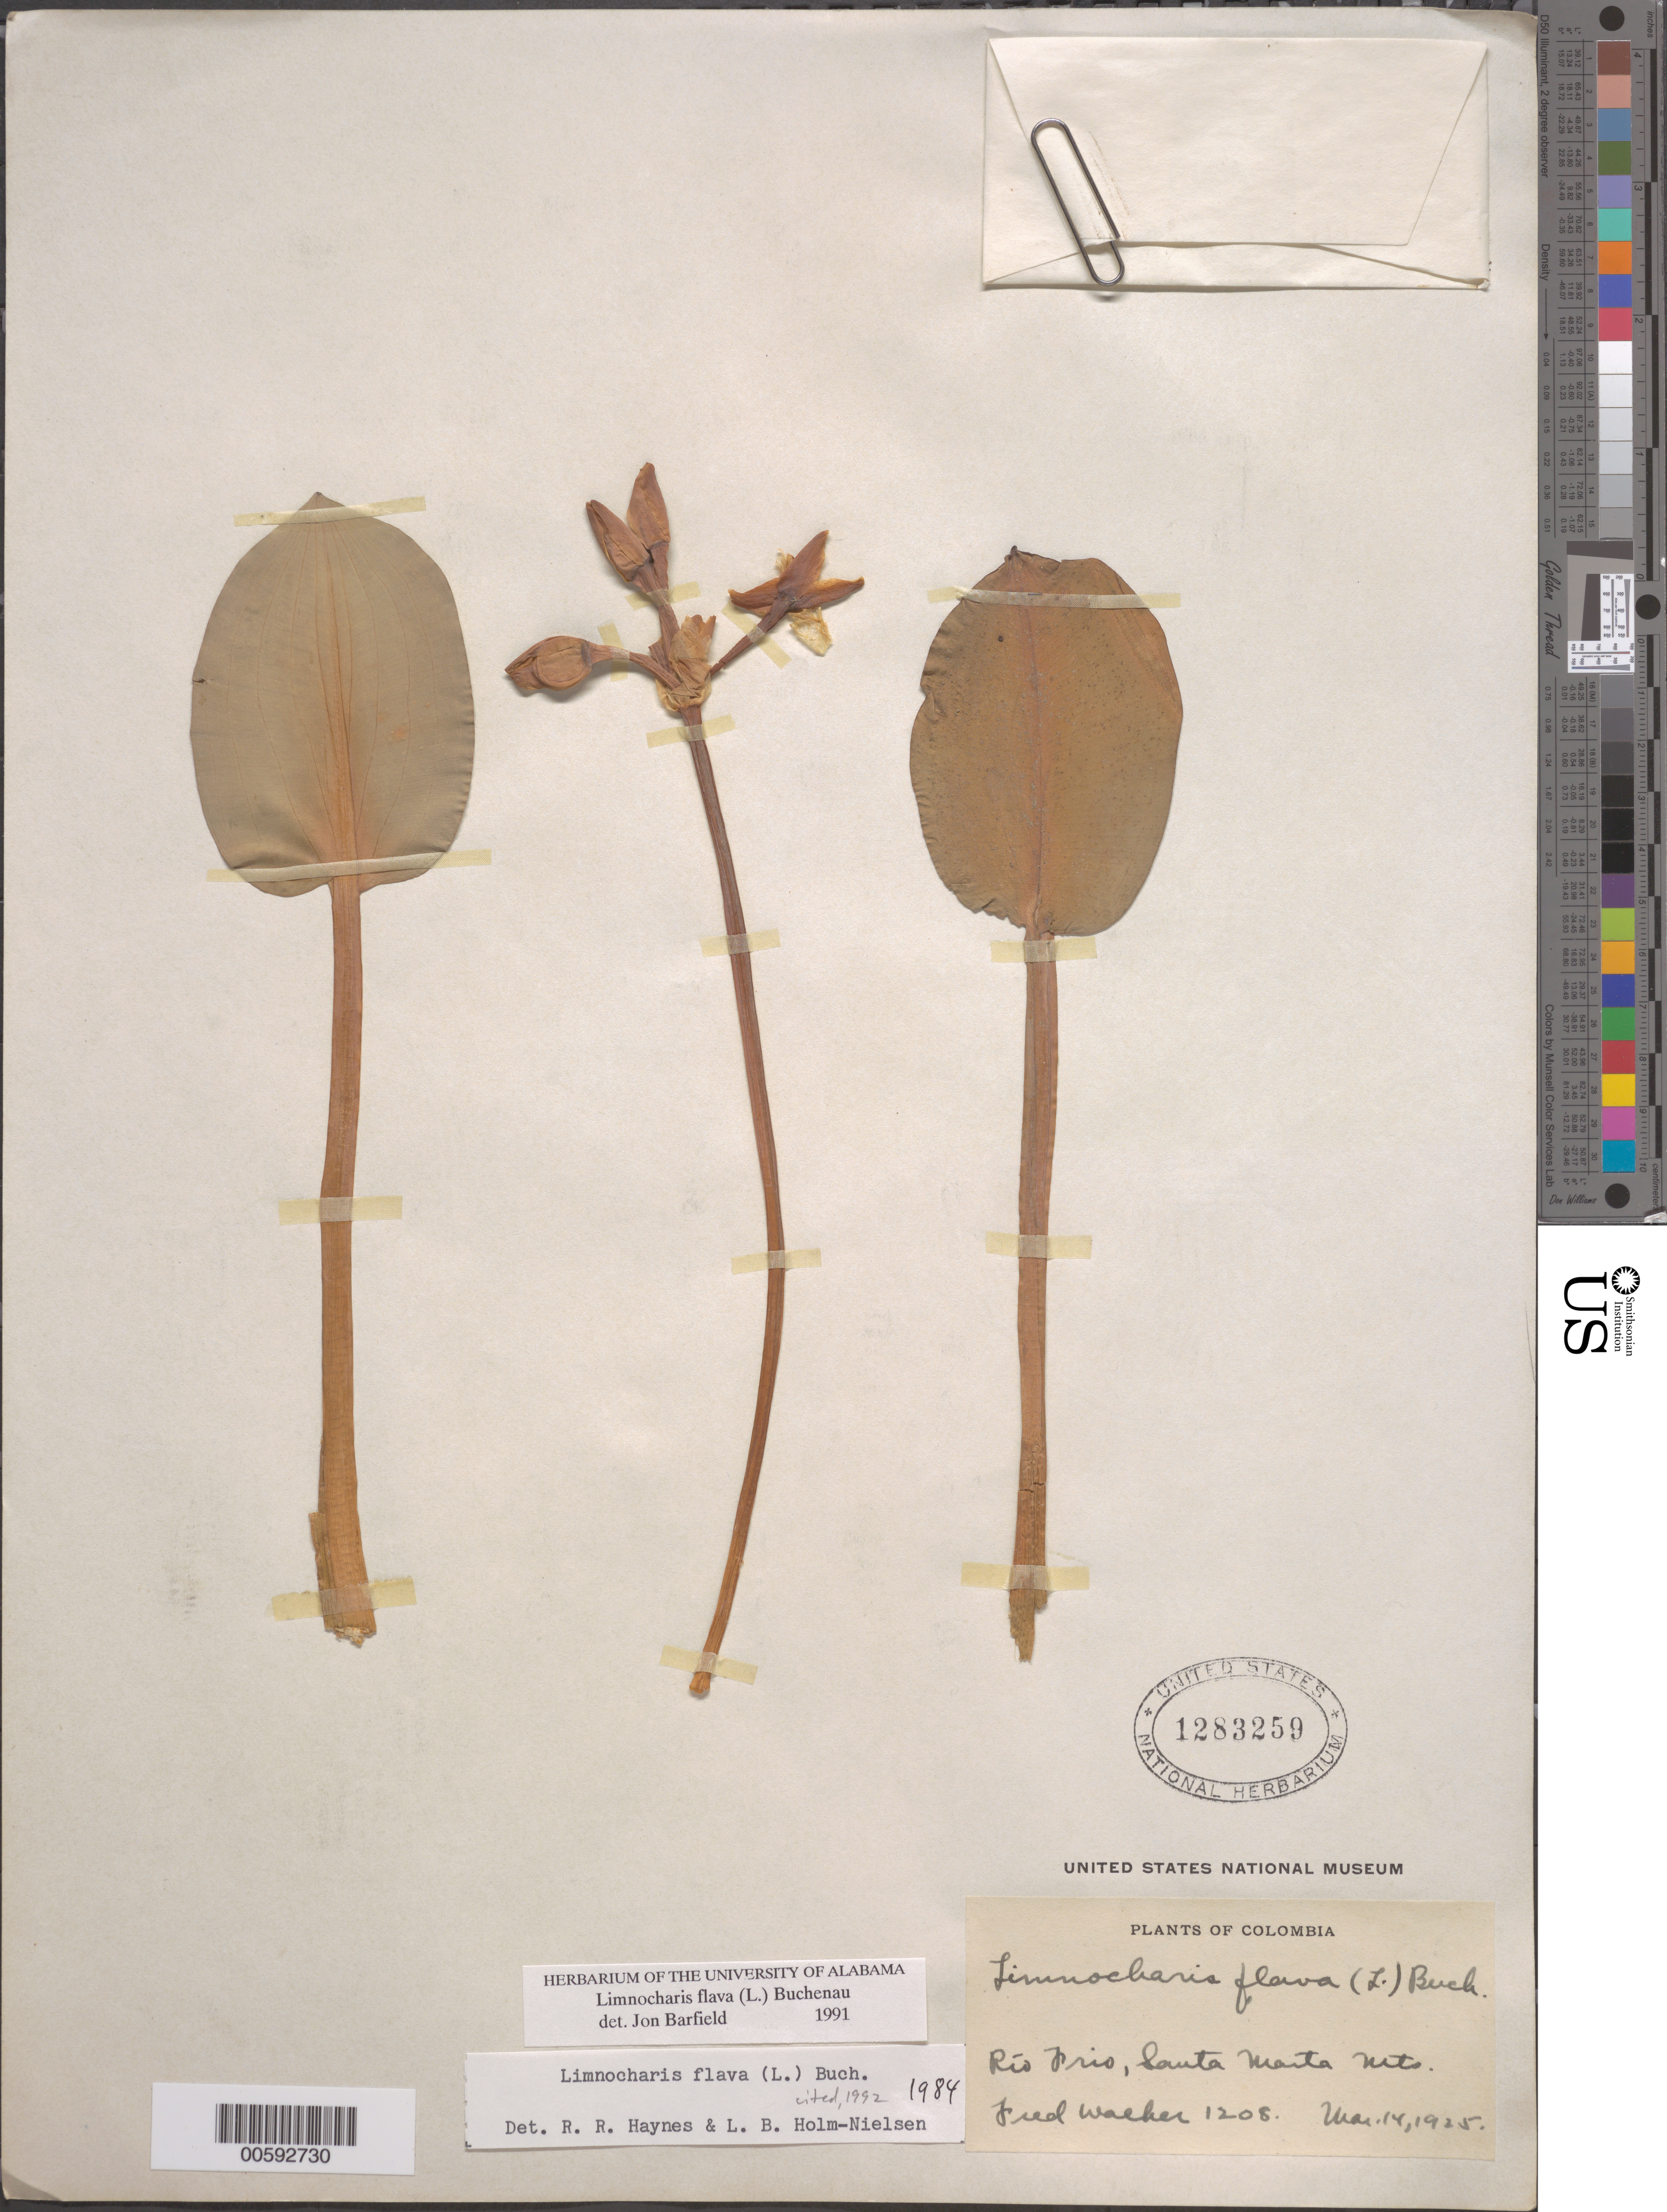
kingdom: Plantae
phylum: Tracheophyta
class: Liliopsida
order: Alismatales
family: Alismataceae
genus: Limnocharis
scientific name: Limnocharis flava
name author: (L.) Buchenau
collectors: F. Walker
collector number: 1208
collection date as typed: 14 Mar 1925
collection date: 1925-03-14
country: Colombia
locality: Rio Frio, Santa Marta Mts.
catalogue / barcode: US 1283259